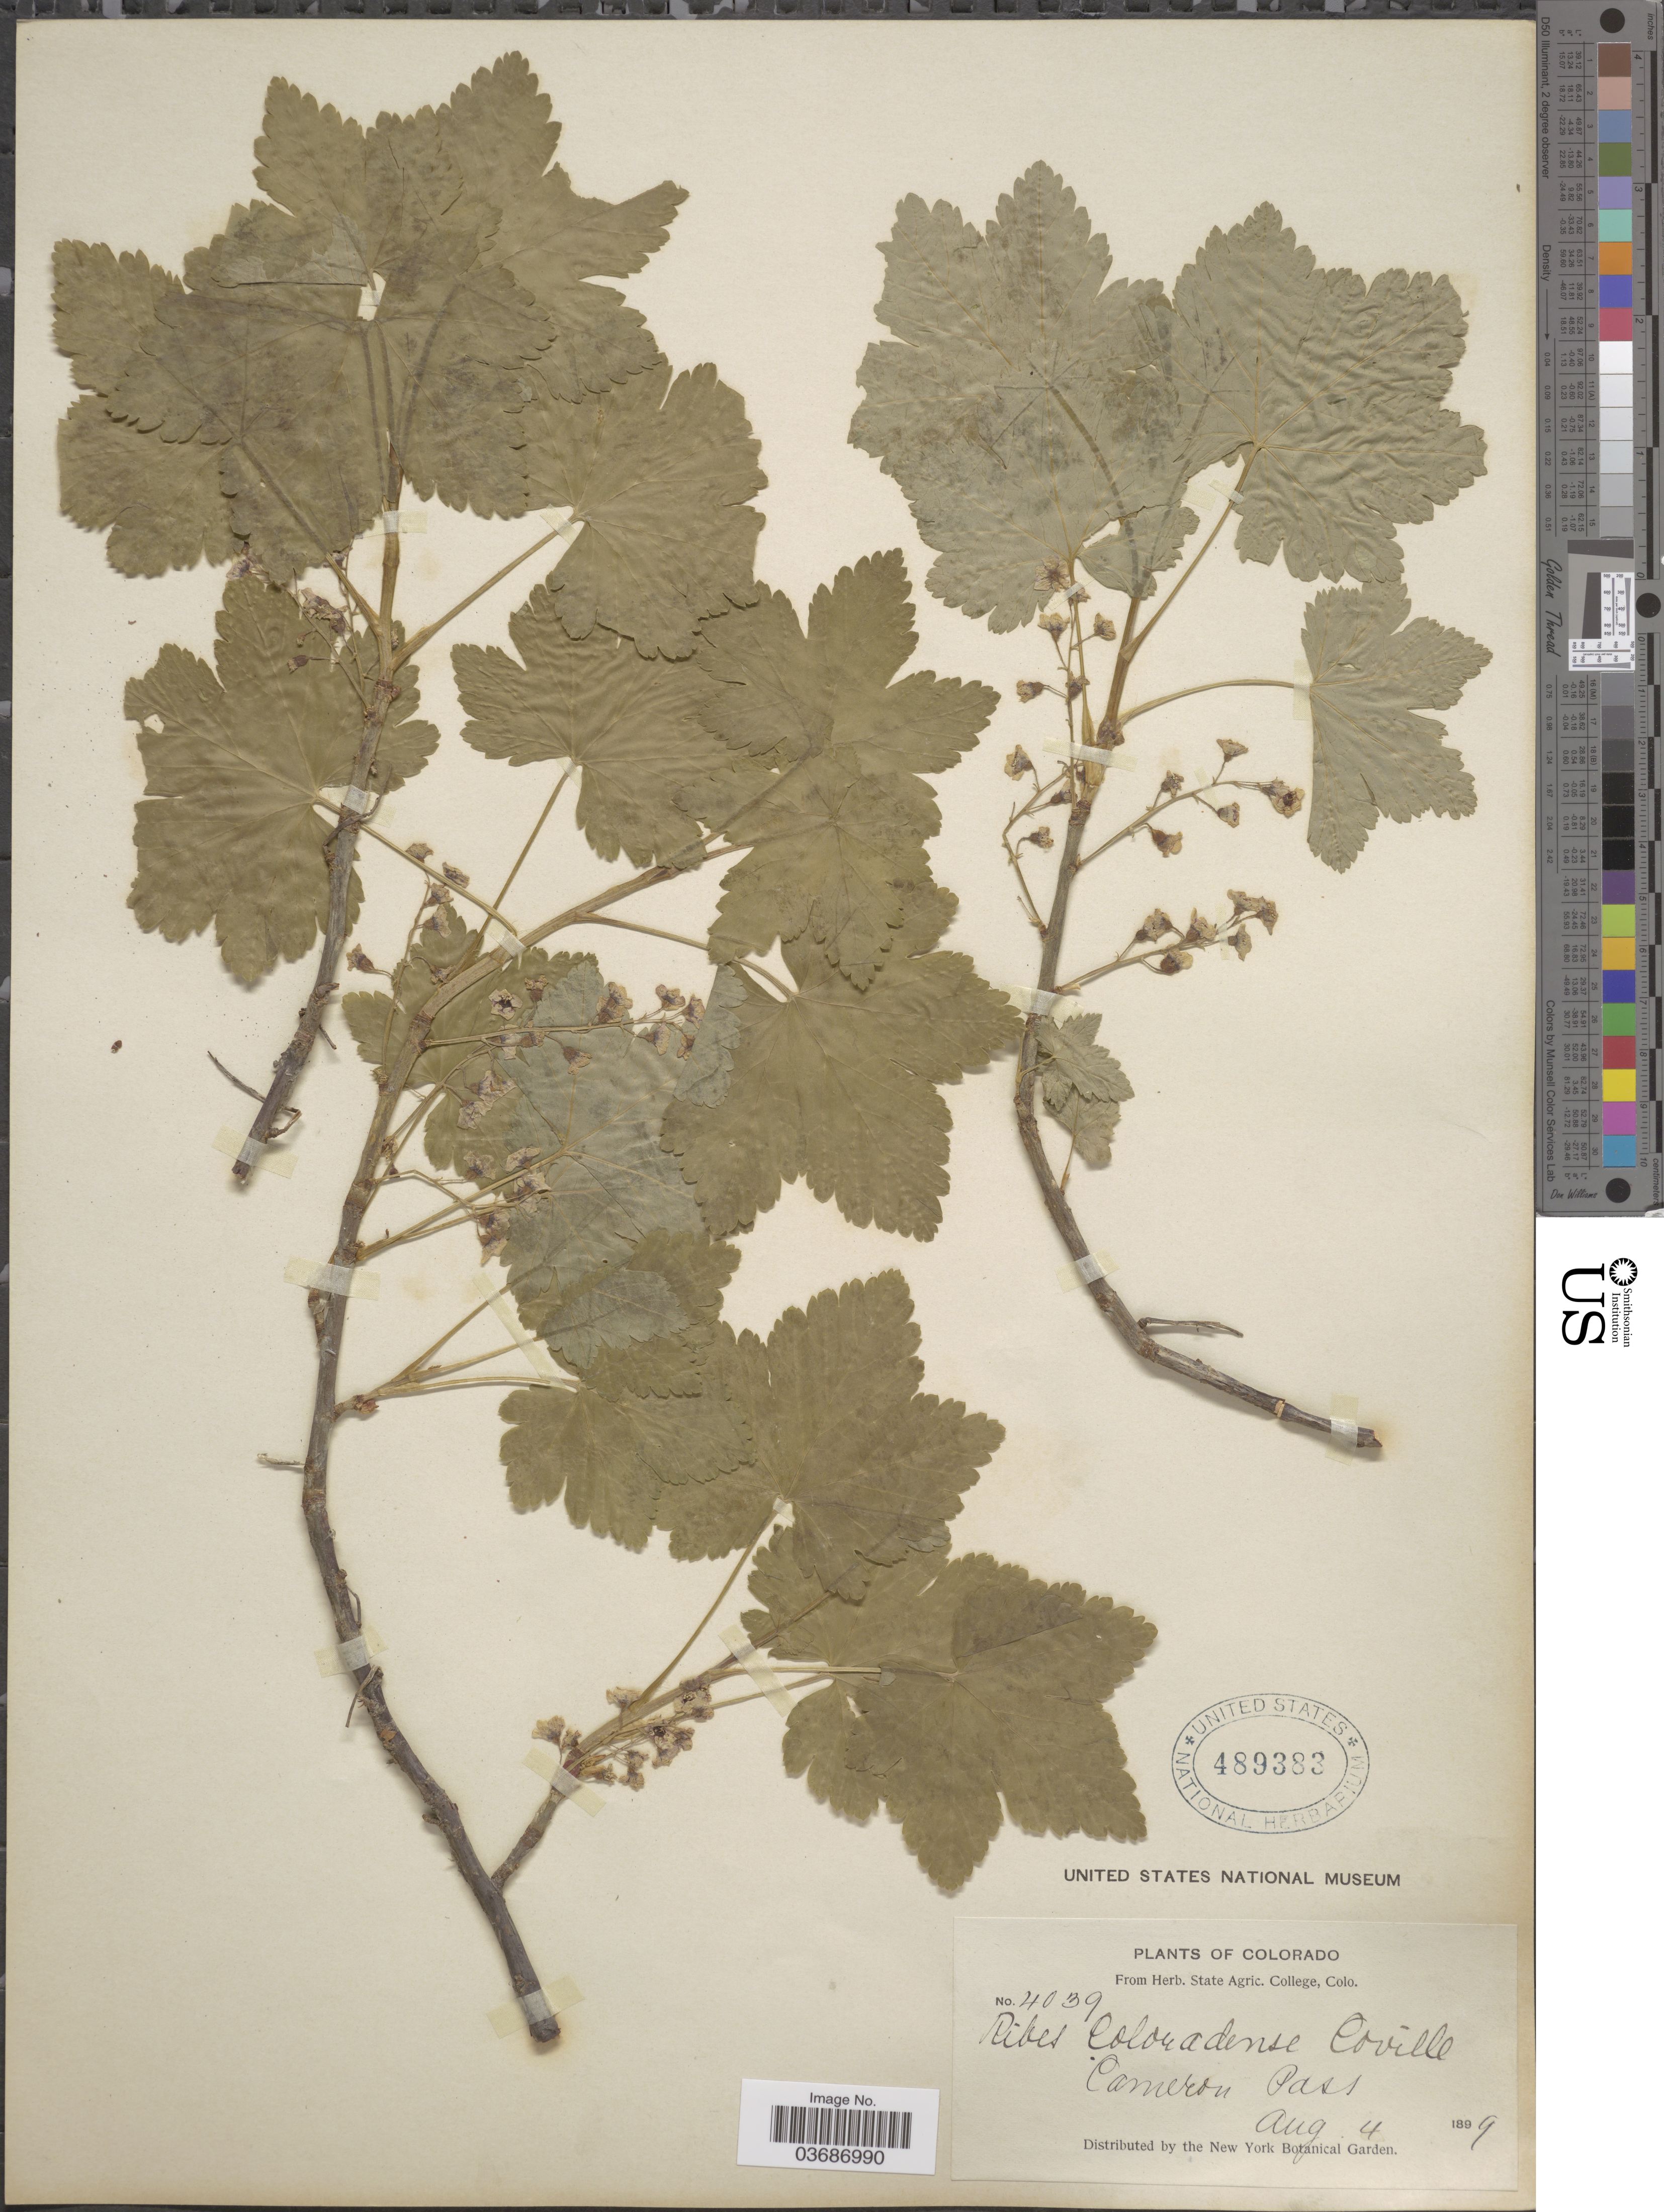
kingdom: Plantae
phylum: Tracheophyta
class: Magnoliopsida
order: Saxifragales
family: Grossulariaceae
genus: Ribes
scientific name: Ribes coloradense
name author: Coville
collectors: ex herb. State Agric. College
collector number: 4039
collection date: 1899-08-04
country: United States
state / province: Colorado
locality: Cameron Pass.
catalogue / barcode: US 489383